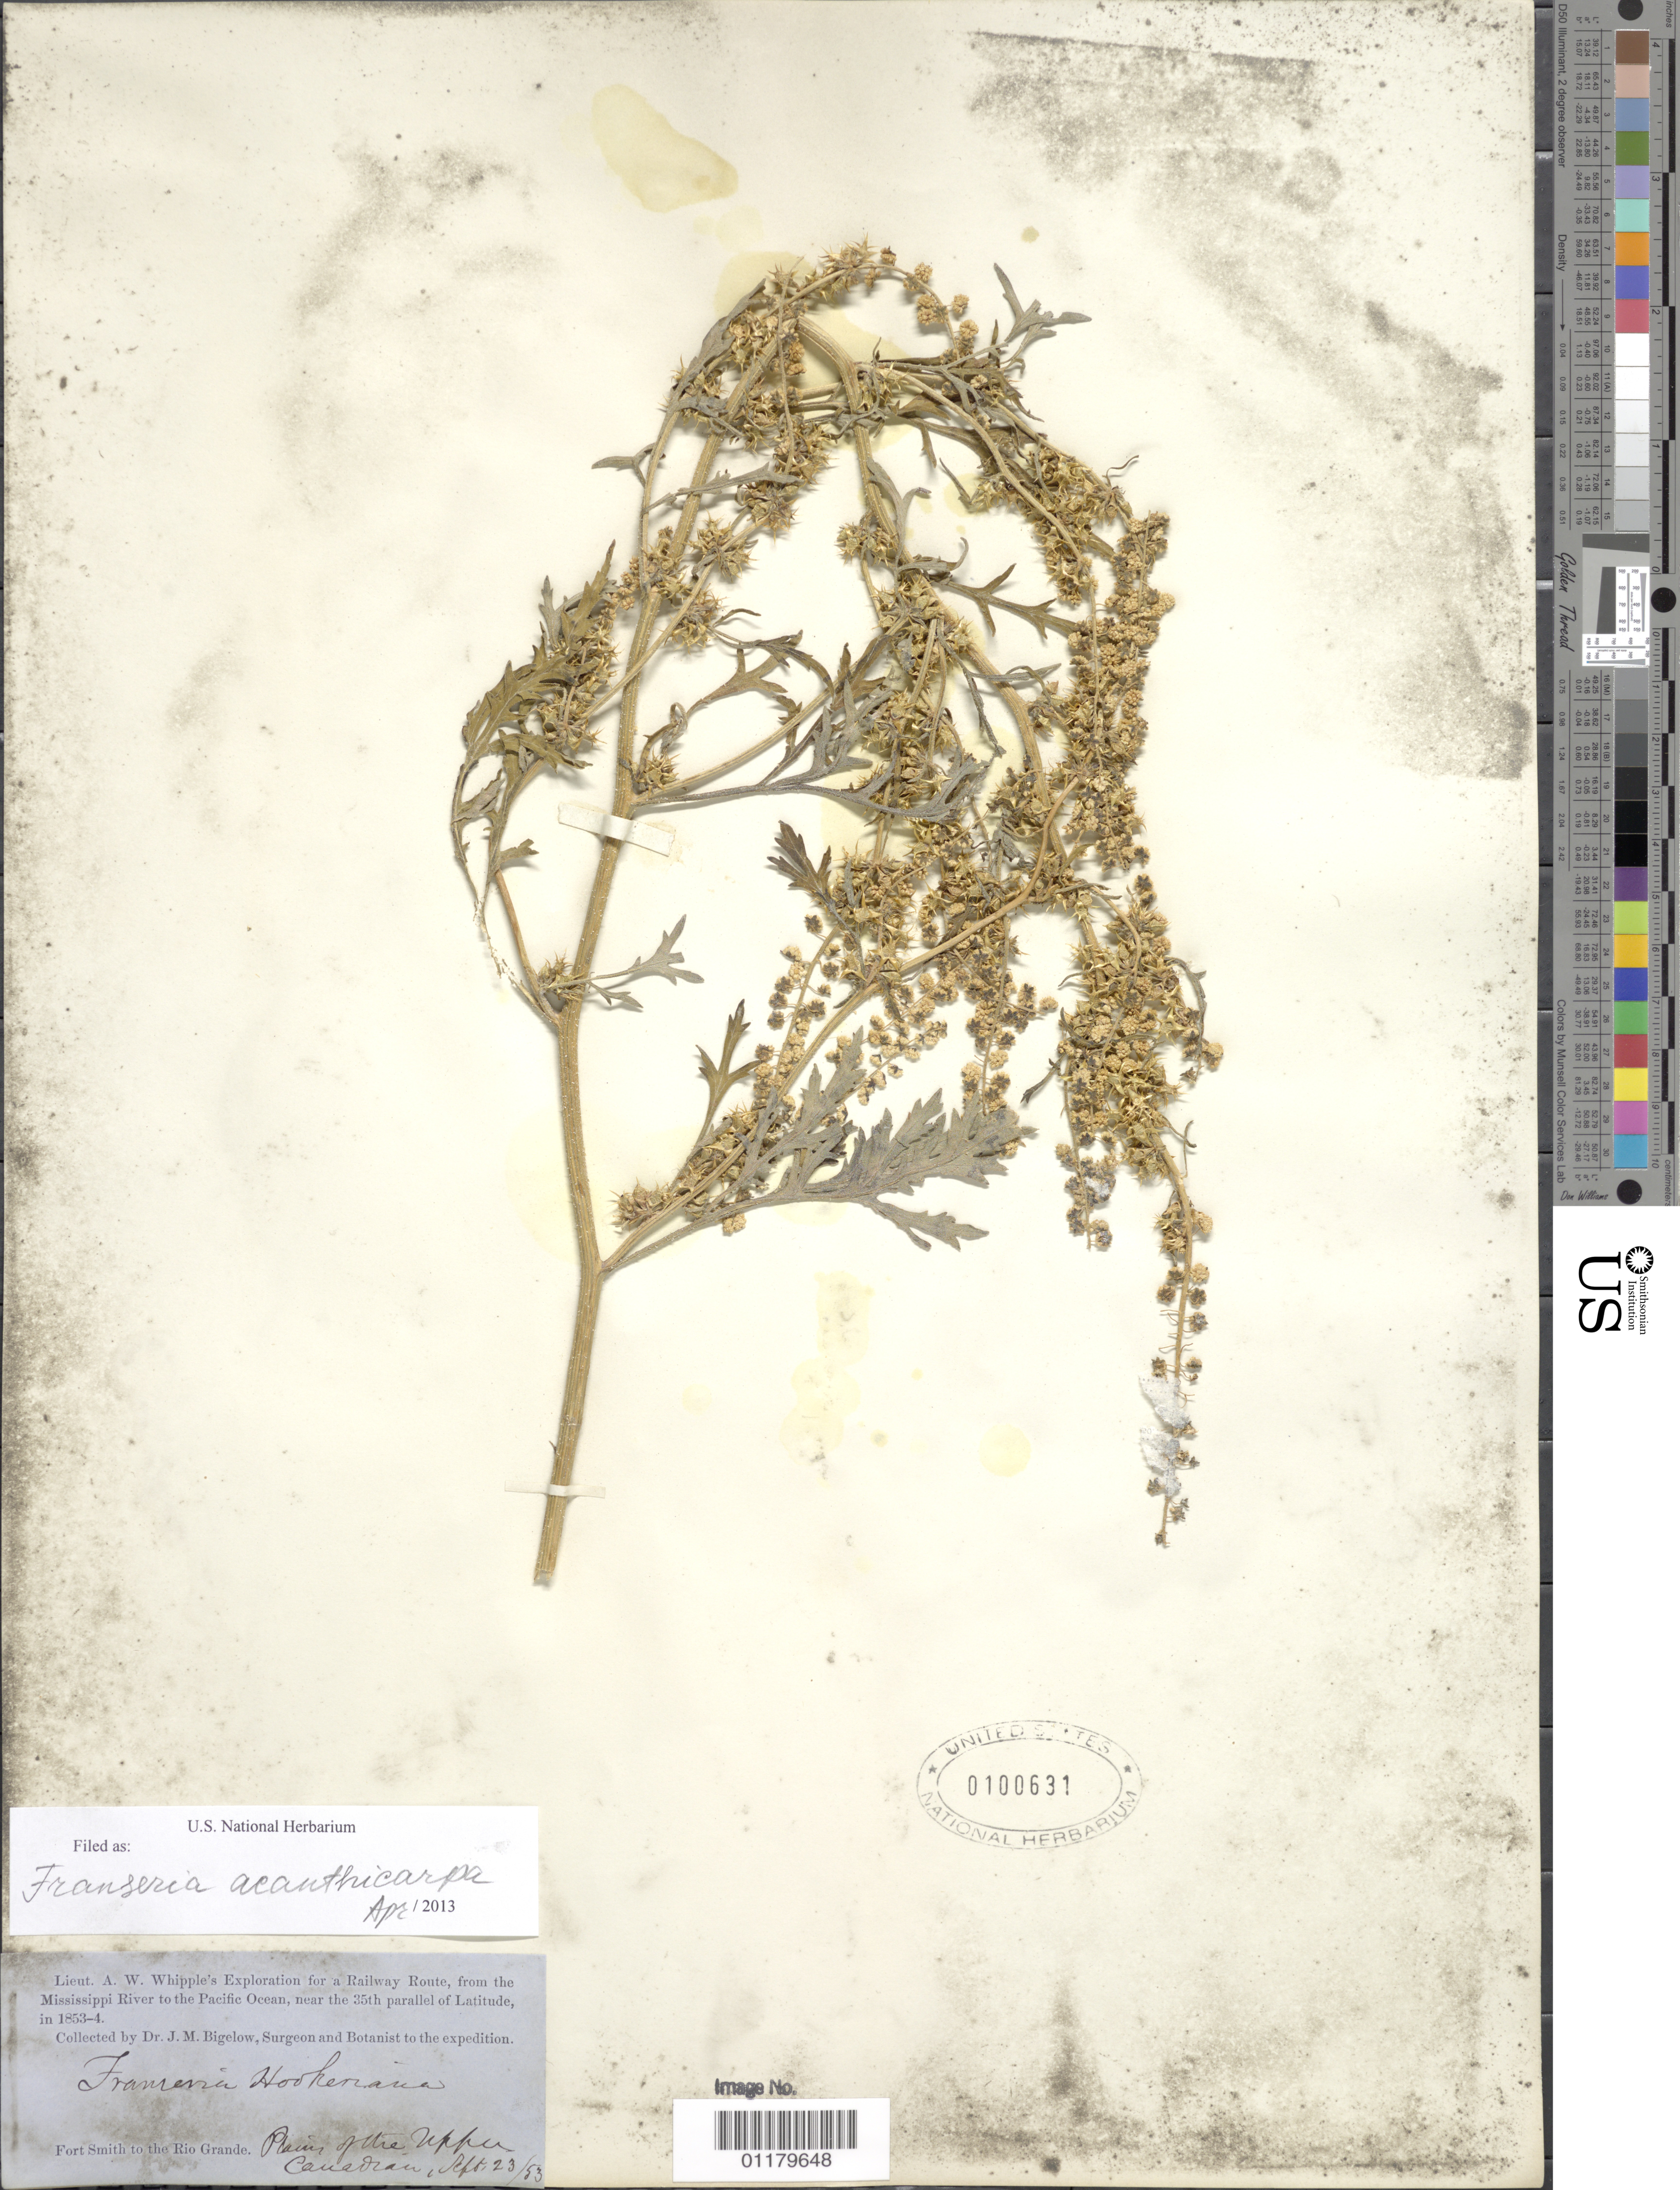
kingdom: Plantae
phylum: Tracheophyta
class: Magnoliopsida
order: Asterales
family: Asteraceae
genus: Franseria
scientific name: Franseria acanthicarpa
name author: Coville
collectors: J. M. Bigelow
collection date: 1853-09-23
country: United States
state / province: New Mexico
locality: Fort Smith to Rio Grande, Plains of the Upper Canadian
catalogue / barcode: US 100631